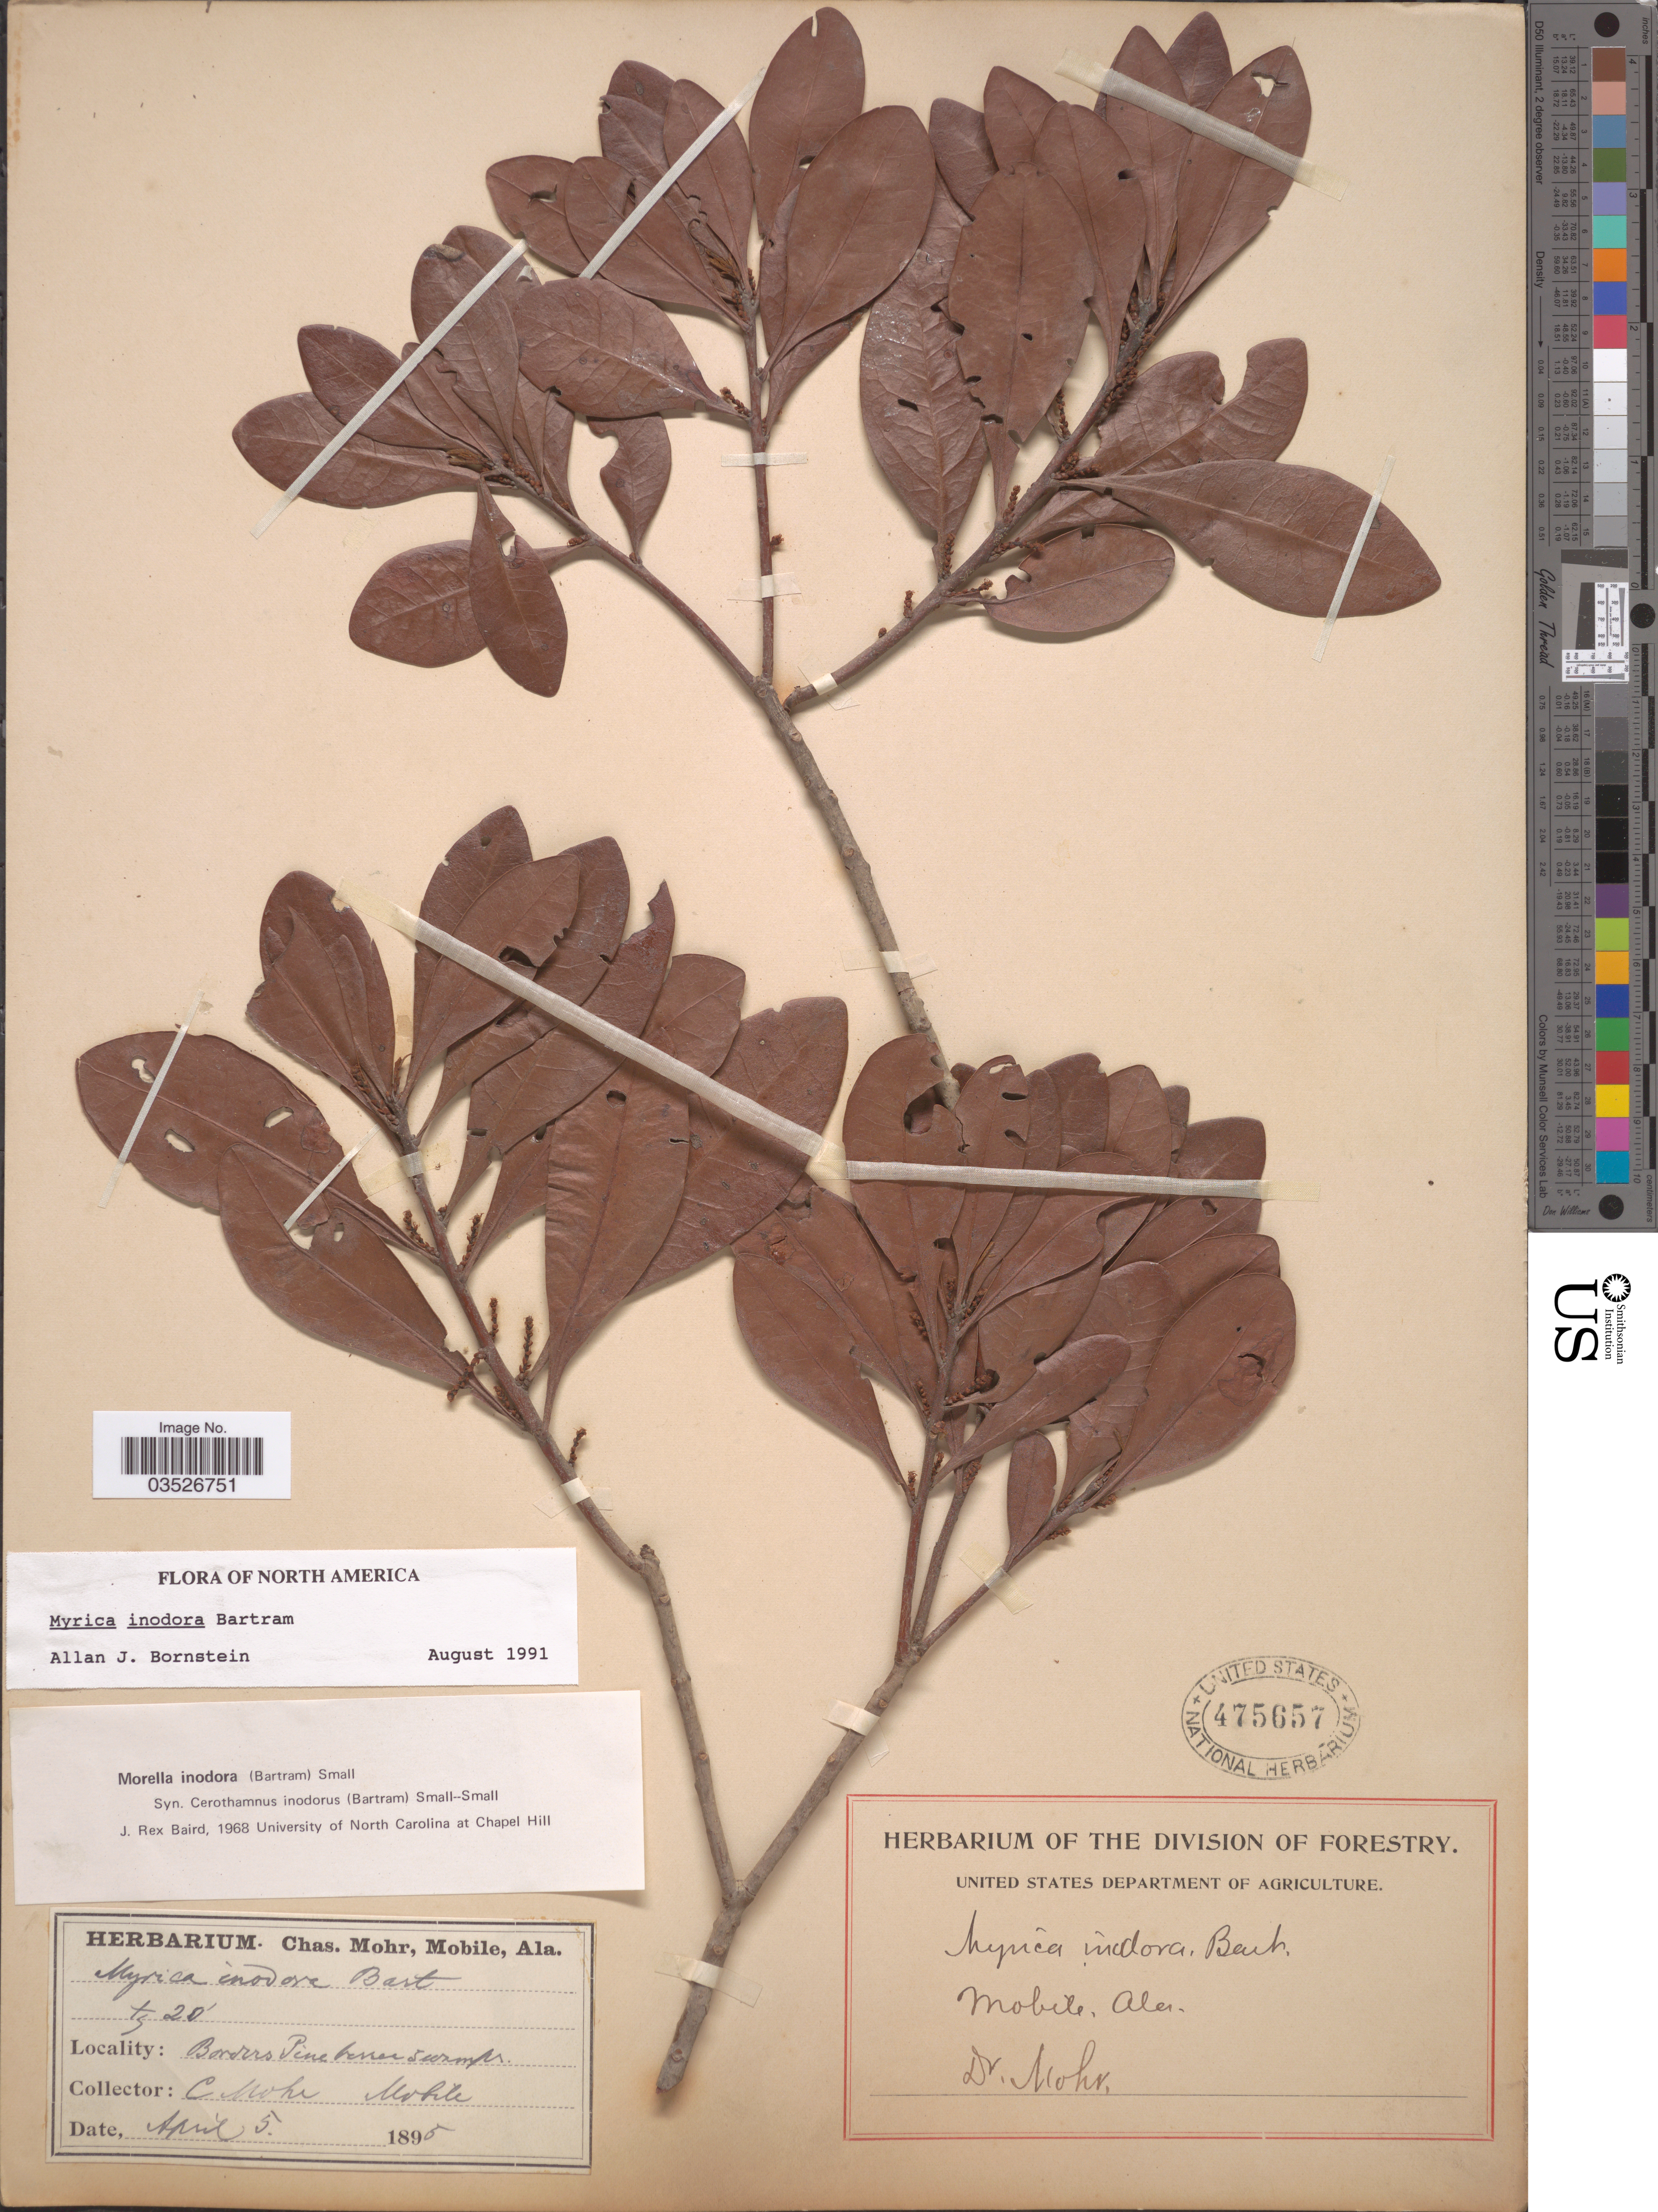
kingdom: Plantae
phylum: Tracheophyta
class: Magnoliopsida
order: Fagales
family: Myricaceae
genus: Morella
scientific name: Morella inodora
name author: (W. Bartram) Small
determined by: Baird, James Rex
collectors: Mohr, C. T. (herbarium)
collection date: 1895-04-05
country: United States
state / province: Alabama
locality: Borders Pine barren swamps. Mobile.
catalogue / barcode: US 475657